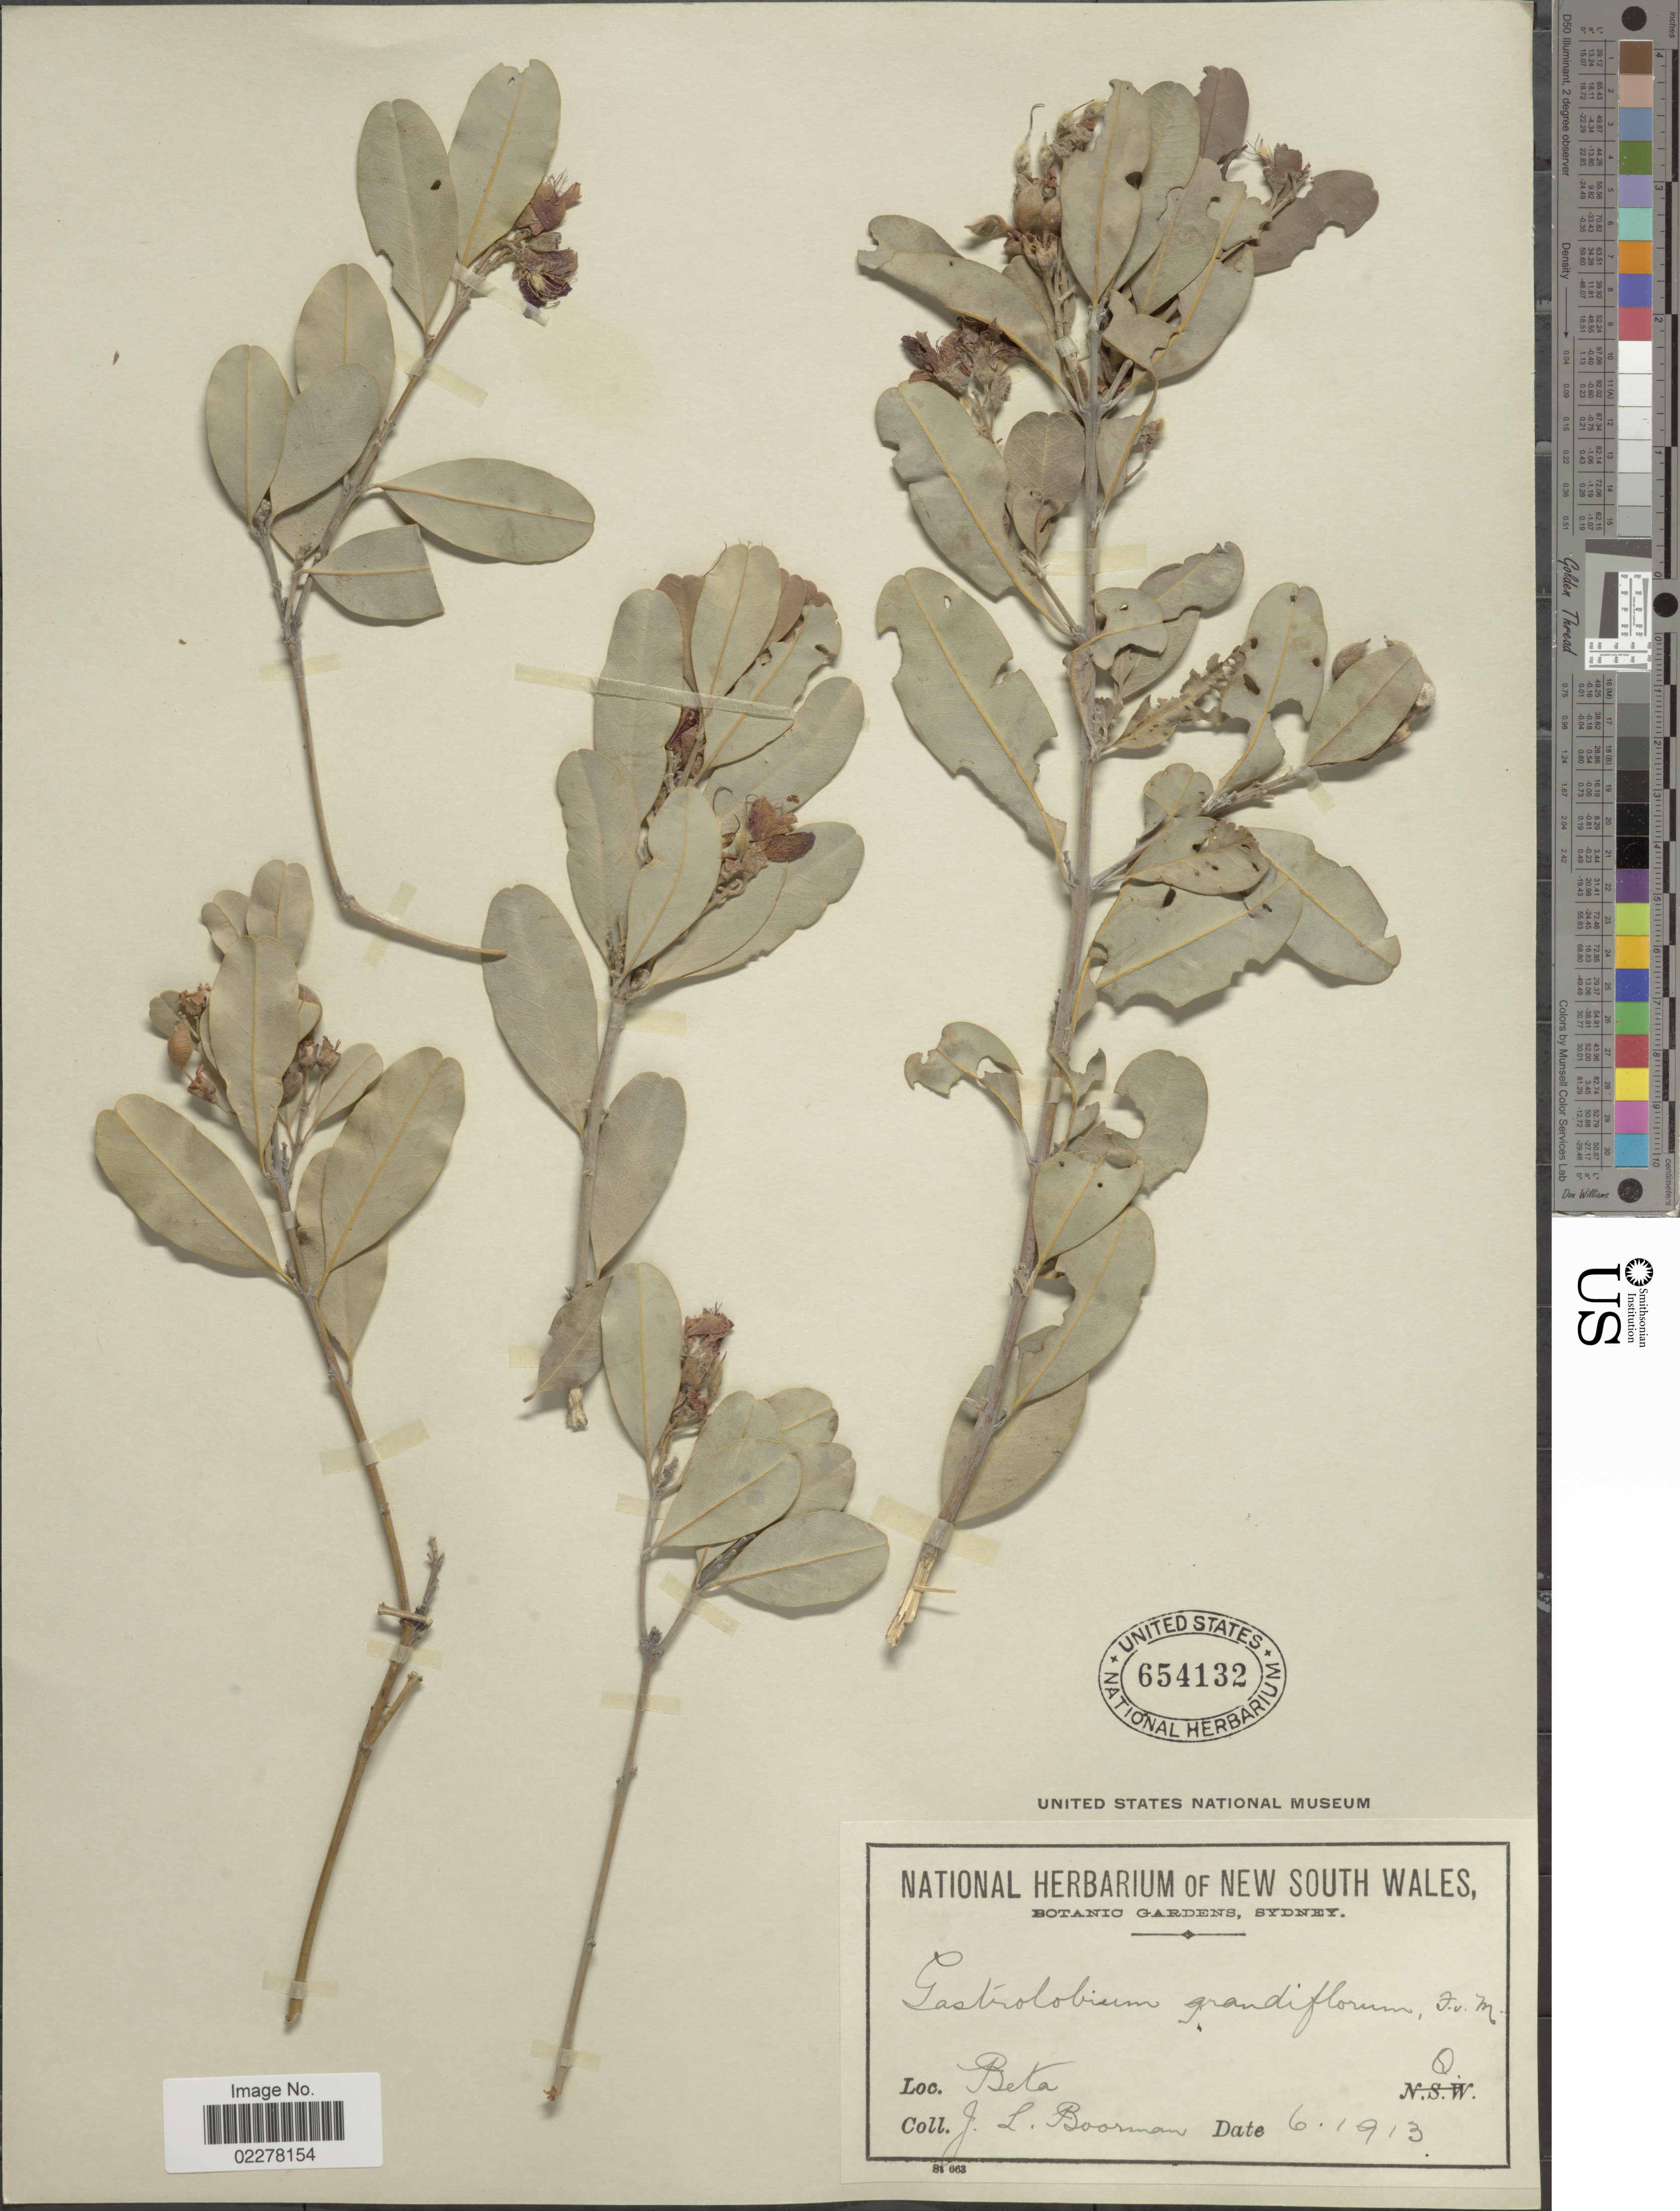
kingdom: Plantae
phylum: Tracheophyta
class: Magnoliopsida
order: Fabales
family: Fabaceae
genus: Gastrolobium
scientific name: Gastrolobium grandiflorum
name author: F. Muell.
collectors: J. Boorman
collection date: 1913-06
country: Australia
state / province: Queensland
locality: Beta. Q.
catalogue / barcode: US 654132